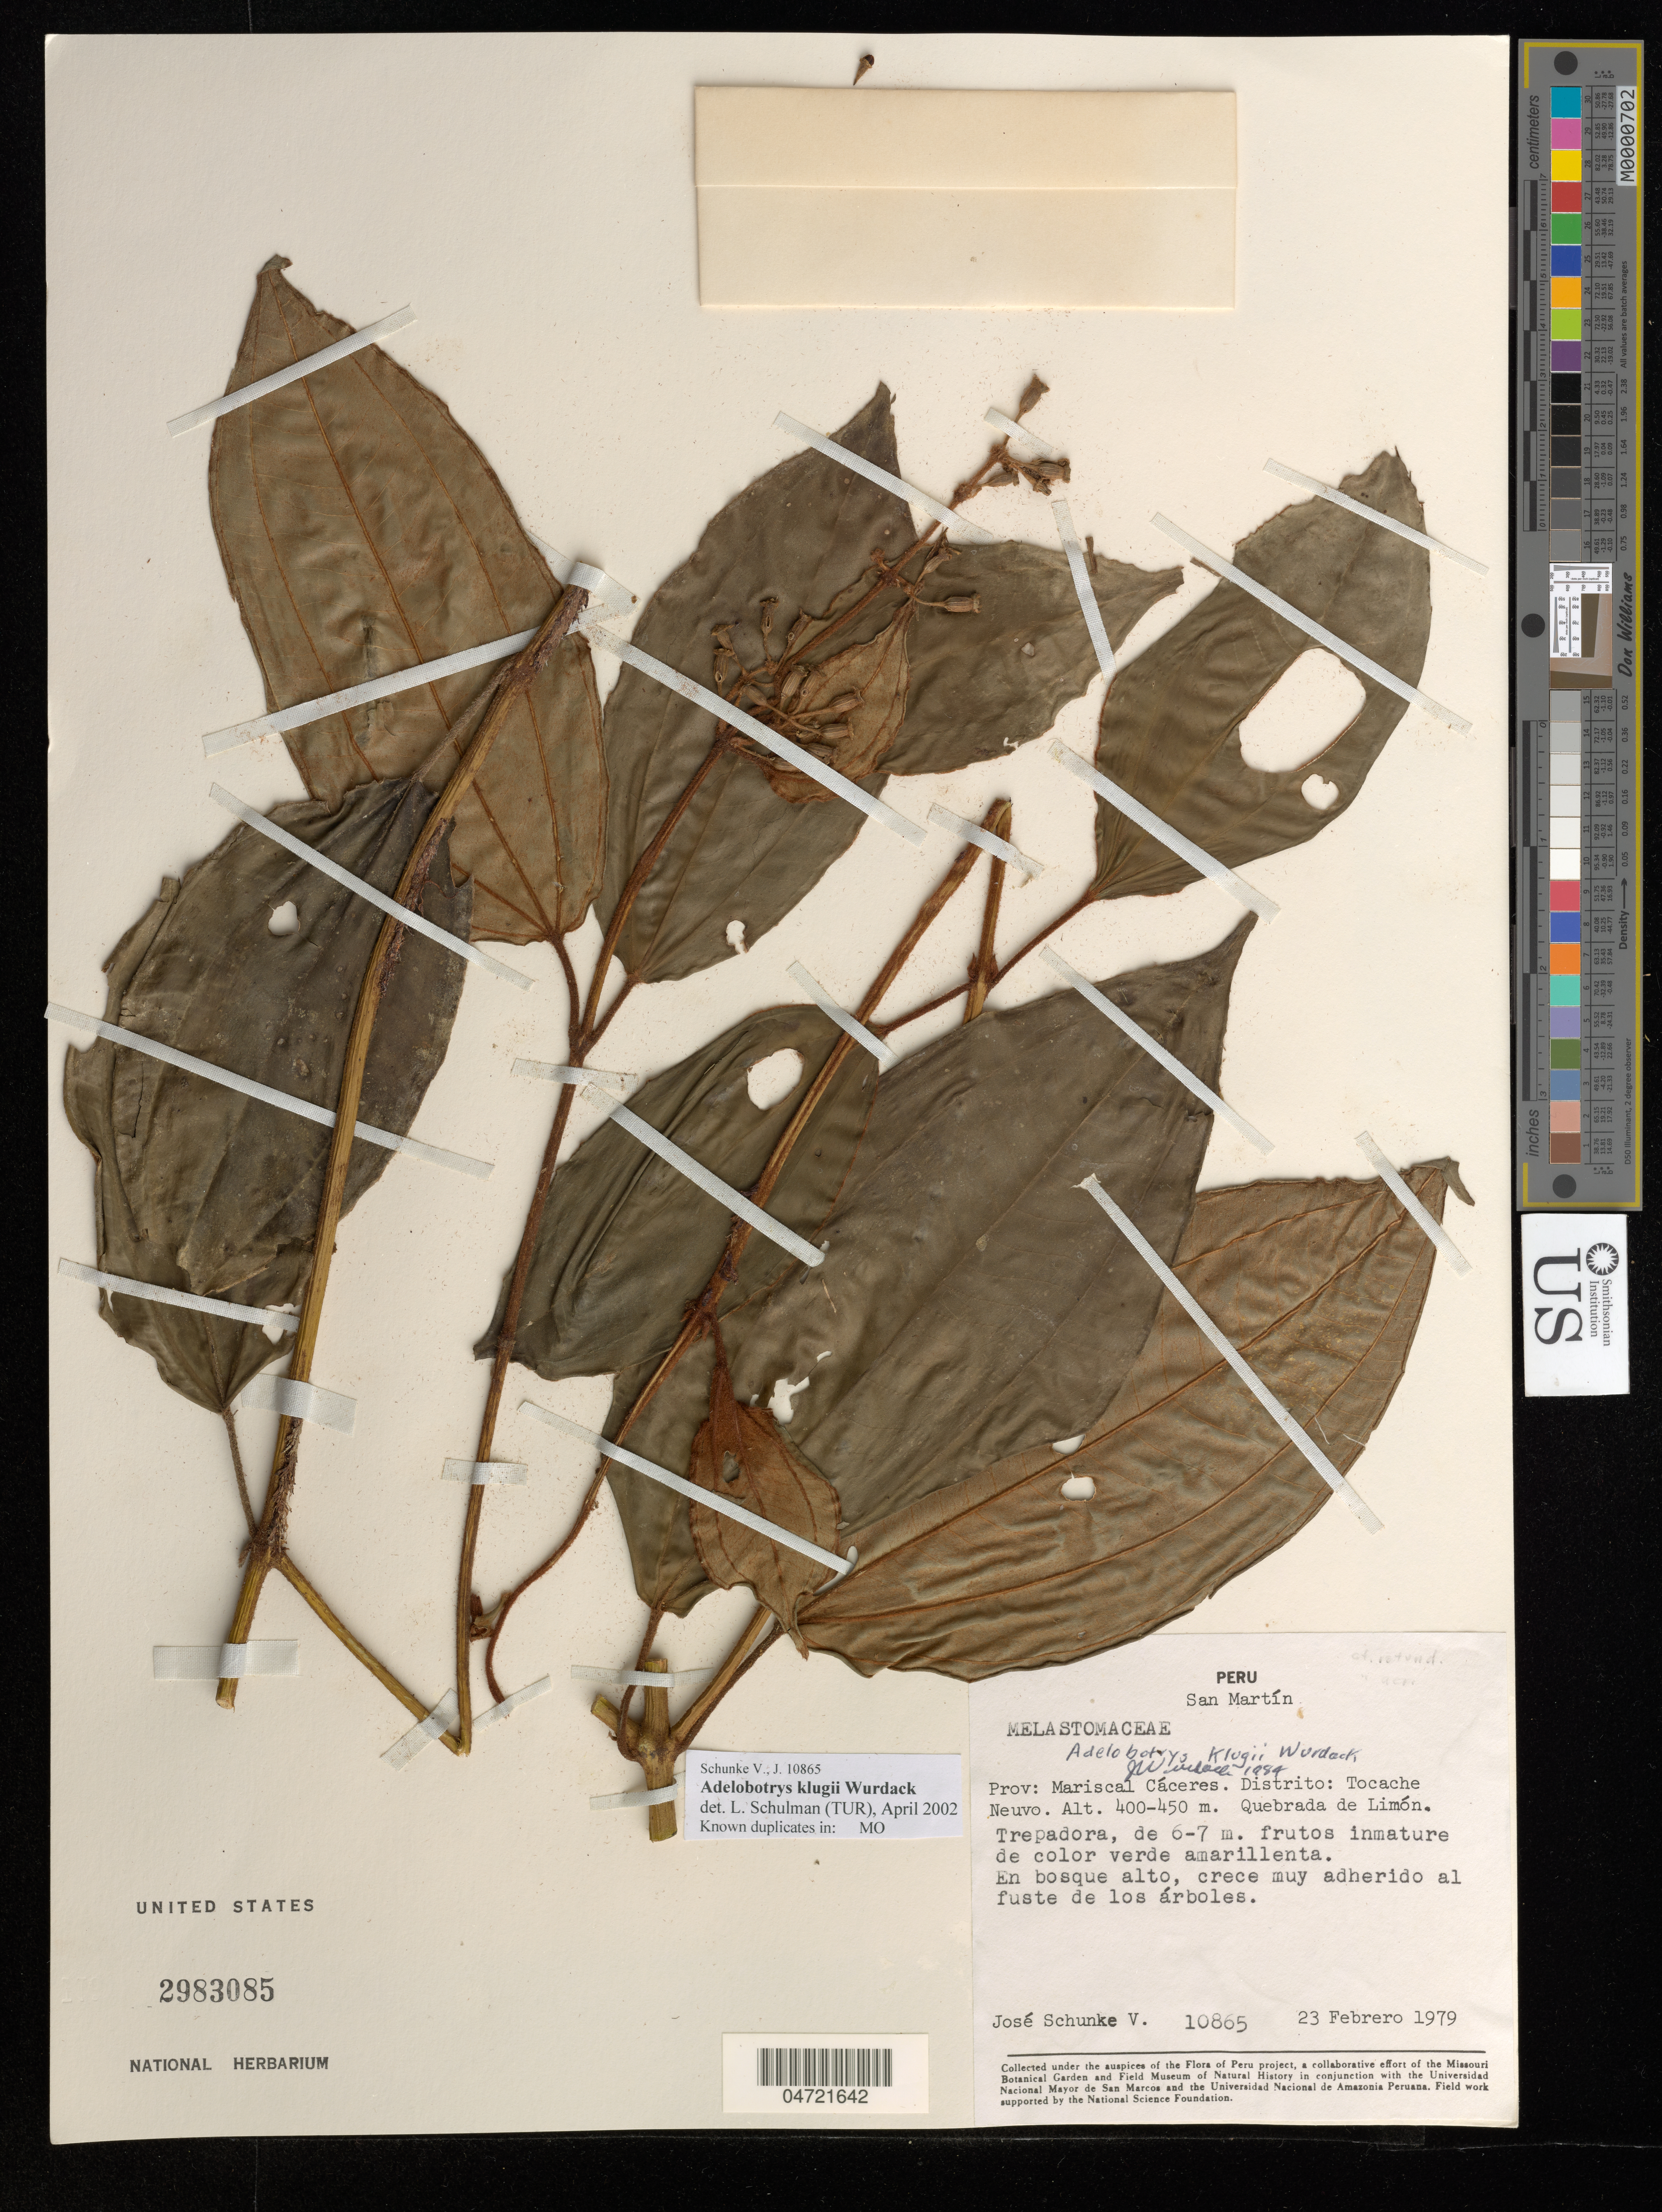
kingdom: Plantae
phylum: Tracheophyta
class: Magnoliopsida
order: Myrtales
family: Melastomataceae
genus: Adelobotrys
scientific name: Adelobotrys klugii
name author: Wurdack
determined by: Schulman, Leif, (TUR), University of Turku (FINLAND)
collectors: J. Schunke Vigo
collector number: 10865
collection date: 1979-02-23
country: Peru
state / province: San Martín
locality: Prov: Mariscal Cáceres. Distrito: Tocache Neuvo. Quebrada de Limón.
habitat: En bosque alto; crece muy adherido al fuste de los arboles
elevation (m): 400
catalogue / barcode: US 2983085